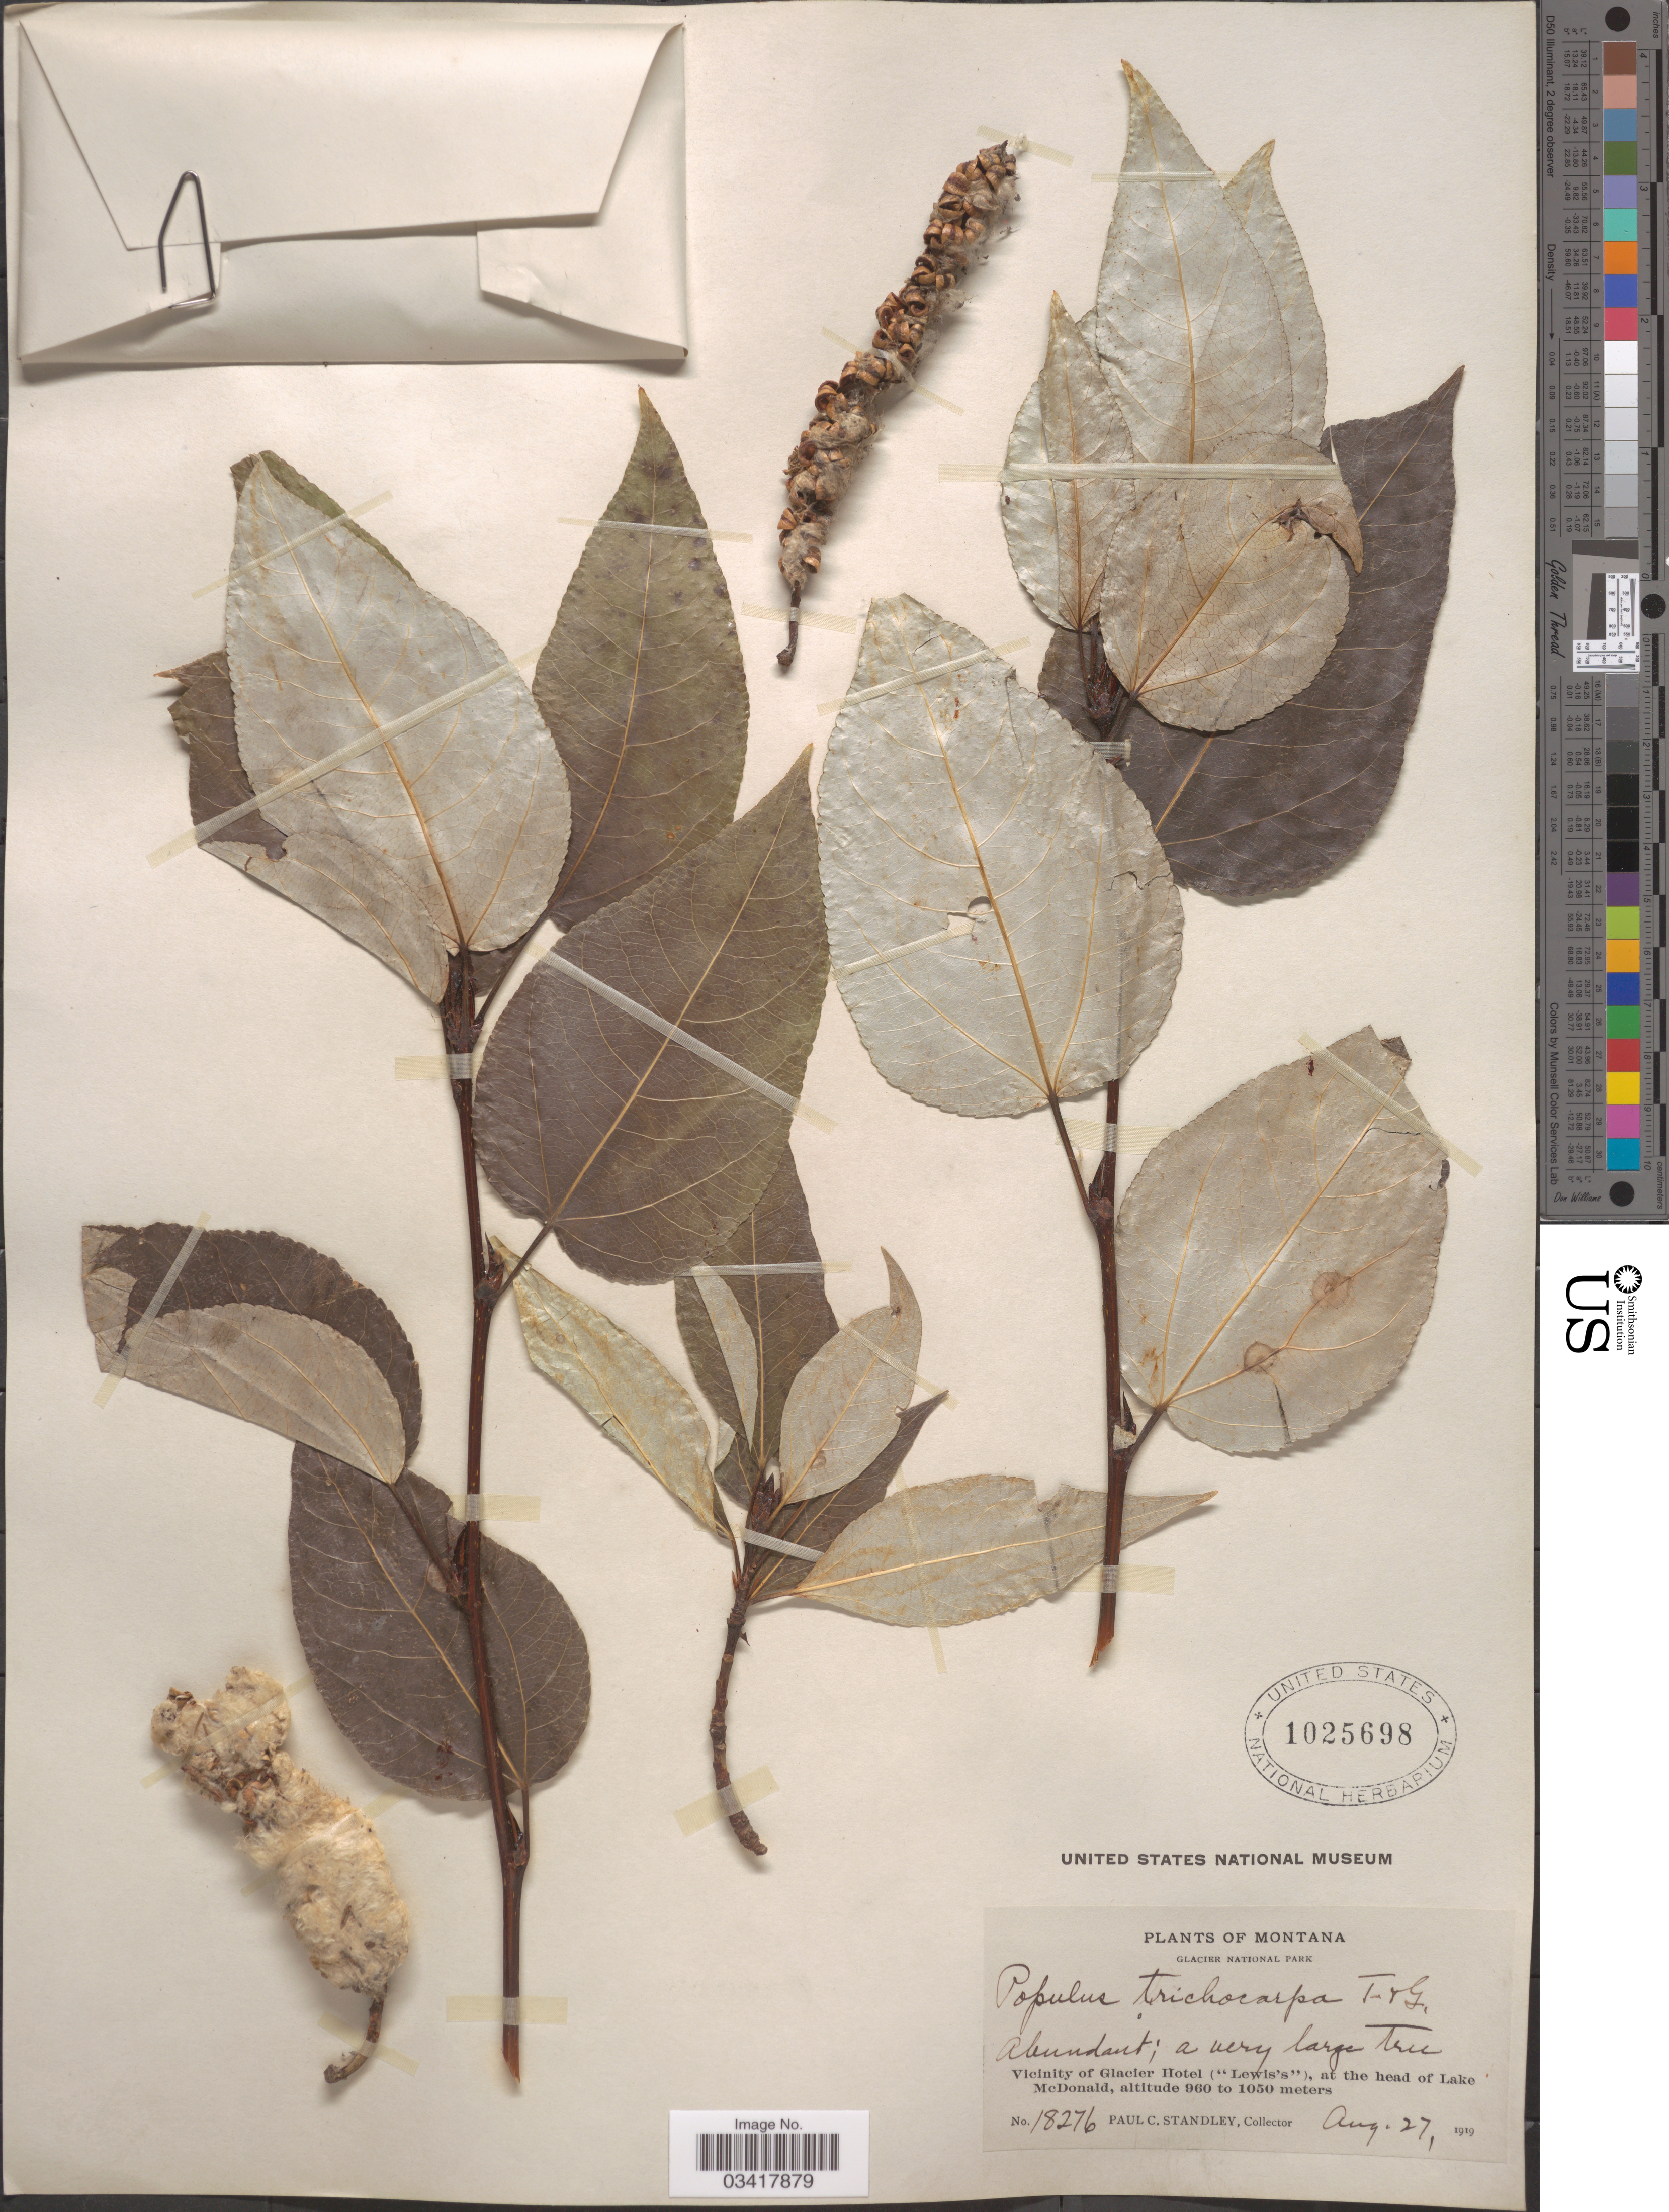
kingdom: Plantae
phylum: Tracheophyta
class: Magnoliopsida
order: Malpighiales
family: Salicaceae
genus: Populus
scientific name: Populus trichocarpa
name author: Torr. & A. Gray ex W. Hook.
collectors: P. C. Standley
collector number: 18276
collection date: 1919-08-27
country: United States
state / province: Montana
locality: Glacier National Park. Vicinity of Glacier Hotel ("Lewis's"), at the head of Lake McDonald.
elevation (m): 960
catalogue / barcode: US 1025698